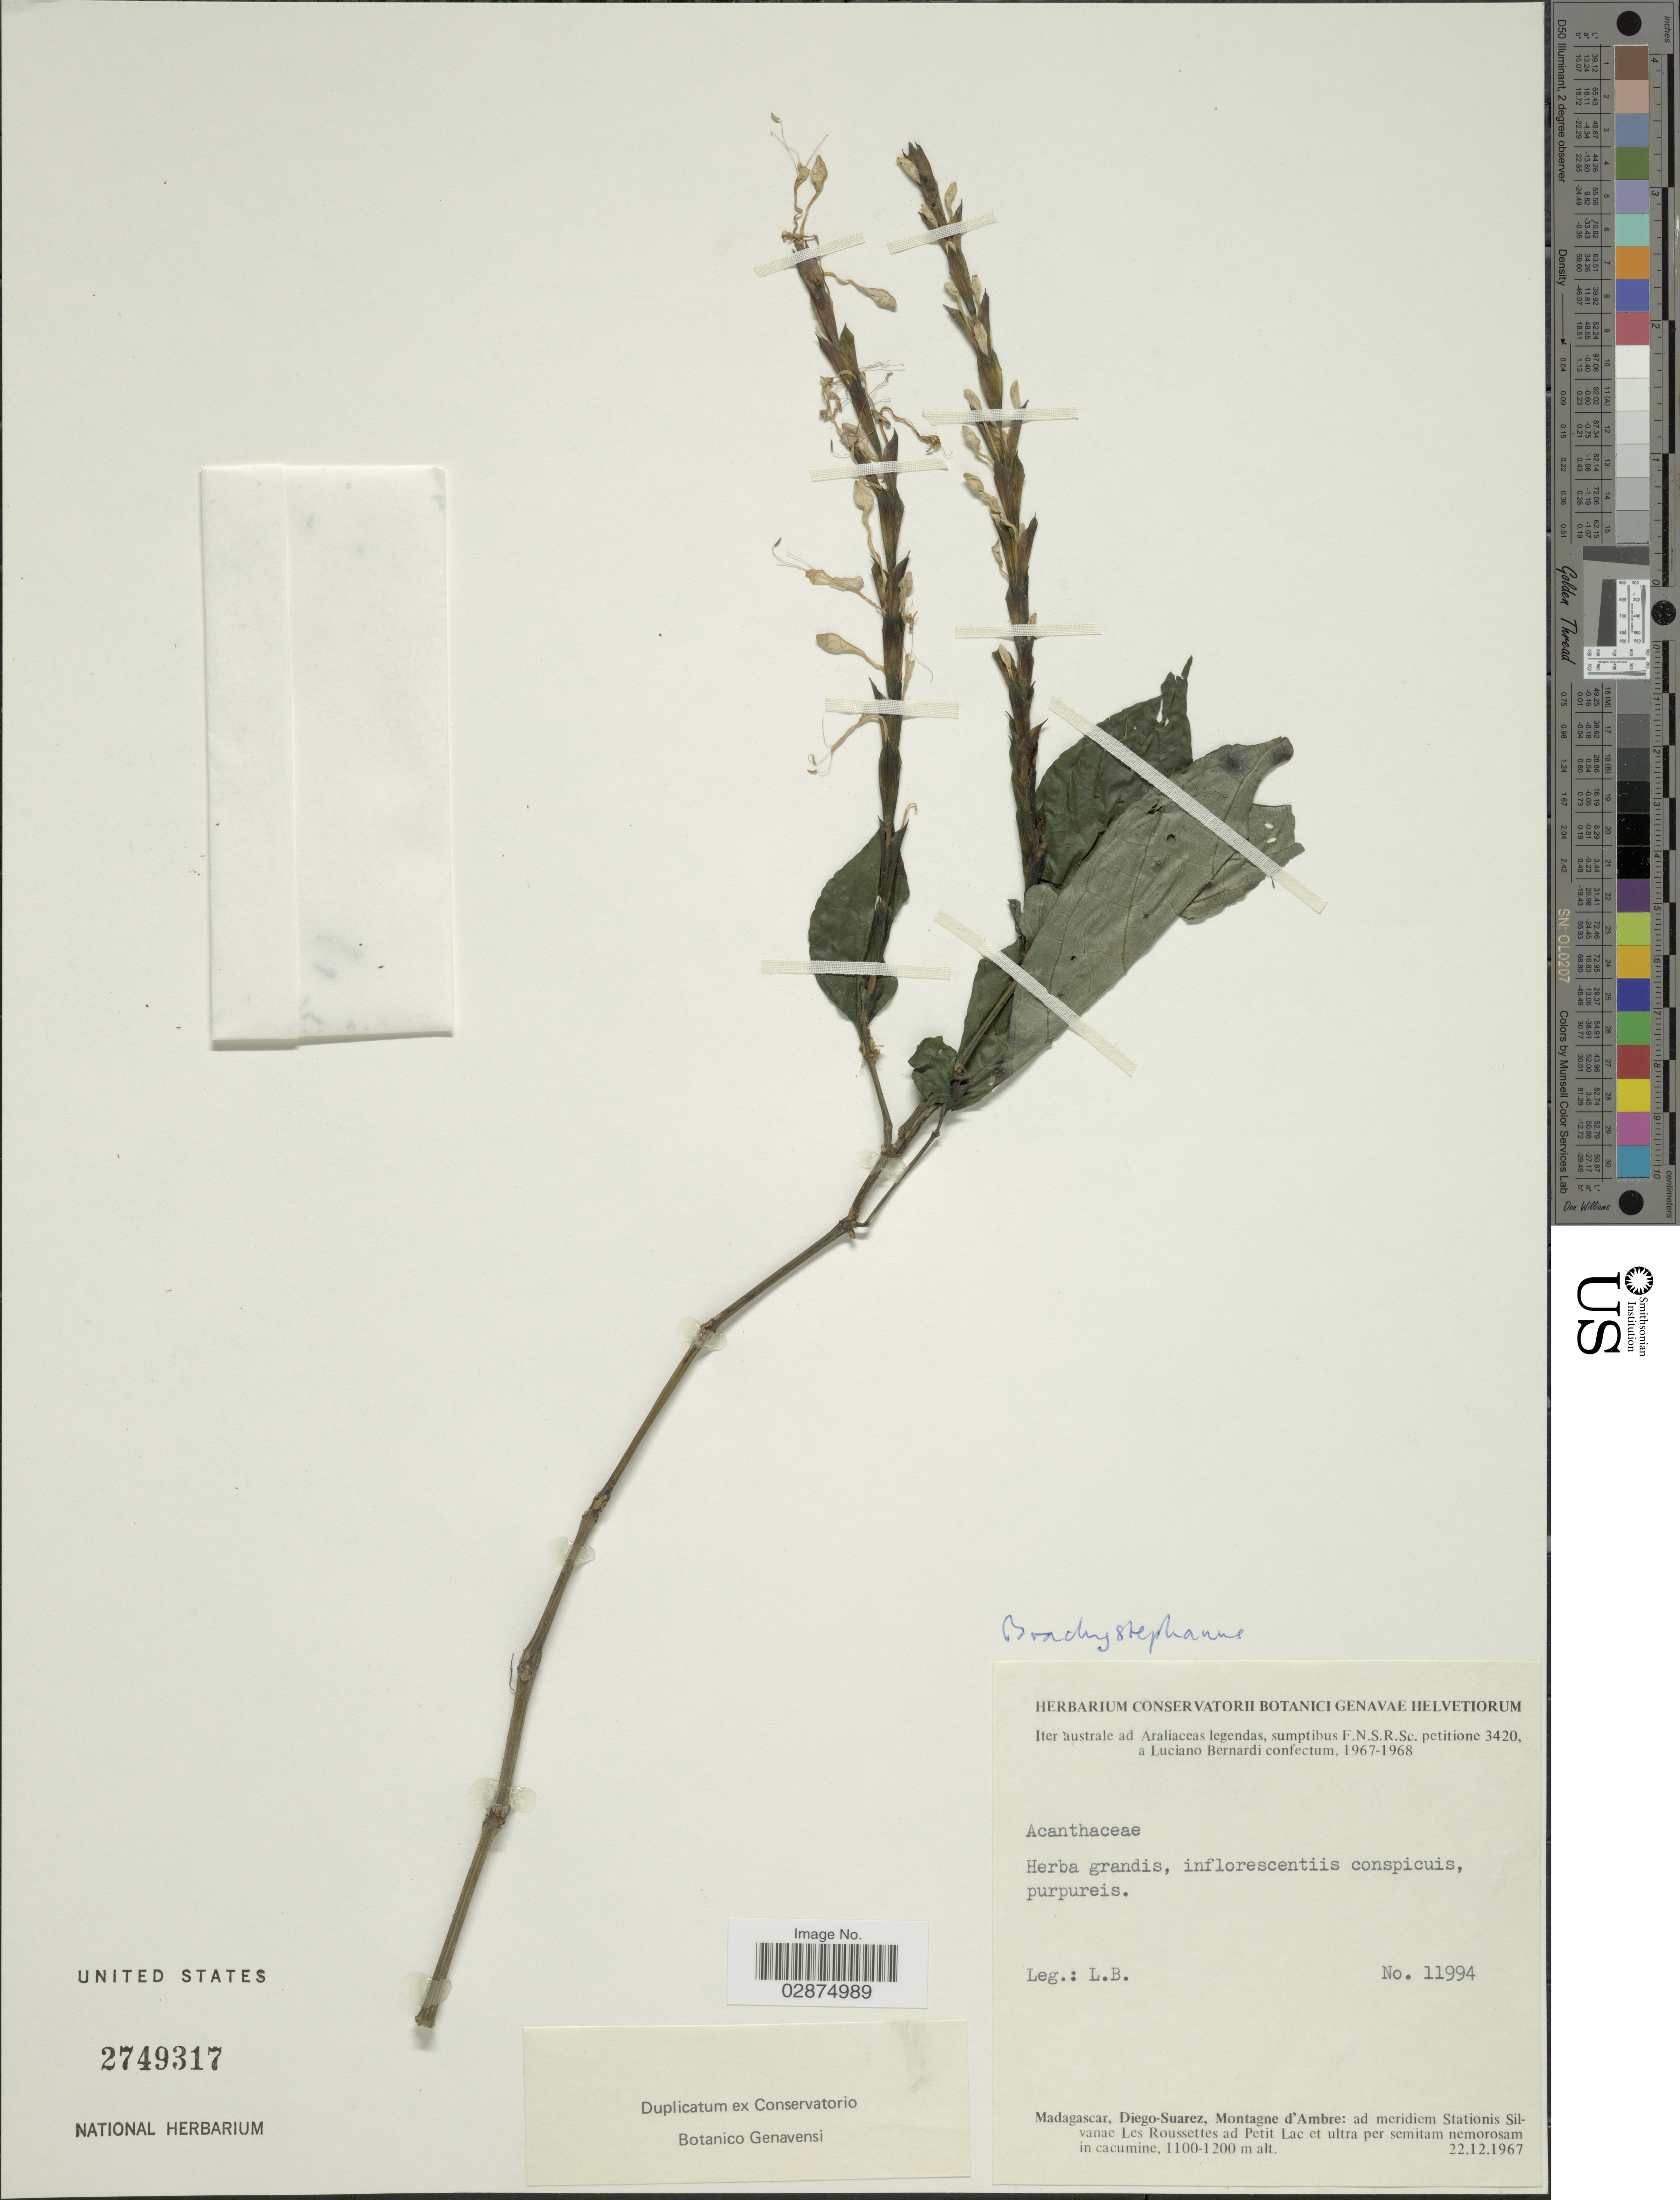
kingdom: Plantae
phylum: Tracheophyta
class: Magnoliopsida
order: Lamiales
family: Acanthaceae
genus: Brachystephanus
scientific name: Brachystephanus sp.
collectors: L. Bernardi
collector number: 11994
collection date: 1967-12-22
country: Madagascar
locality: Diego-Suarez, Montagne d'Ambre: ad meridien Stationis Silvanae Les Roussettes ad Petit Lac et ultra per semitam nemorosam in cacumine.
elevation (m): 1100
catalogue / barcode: US 2749317